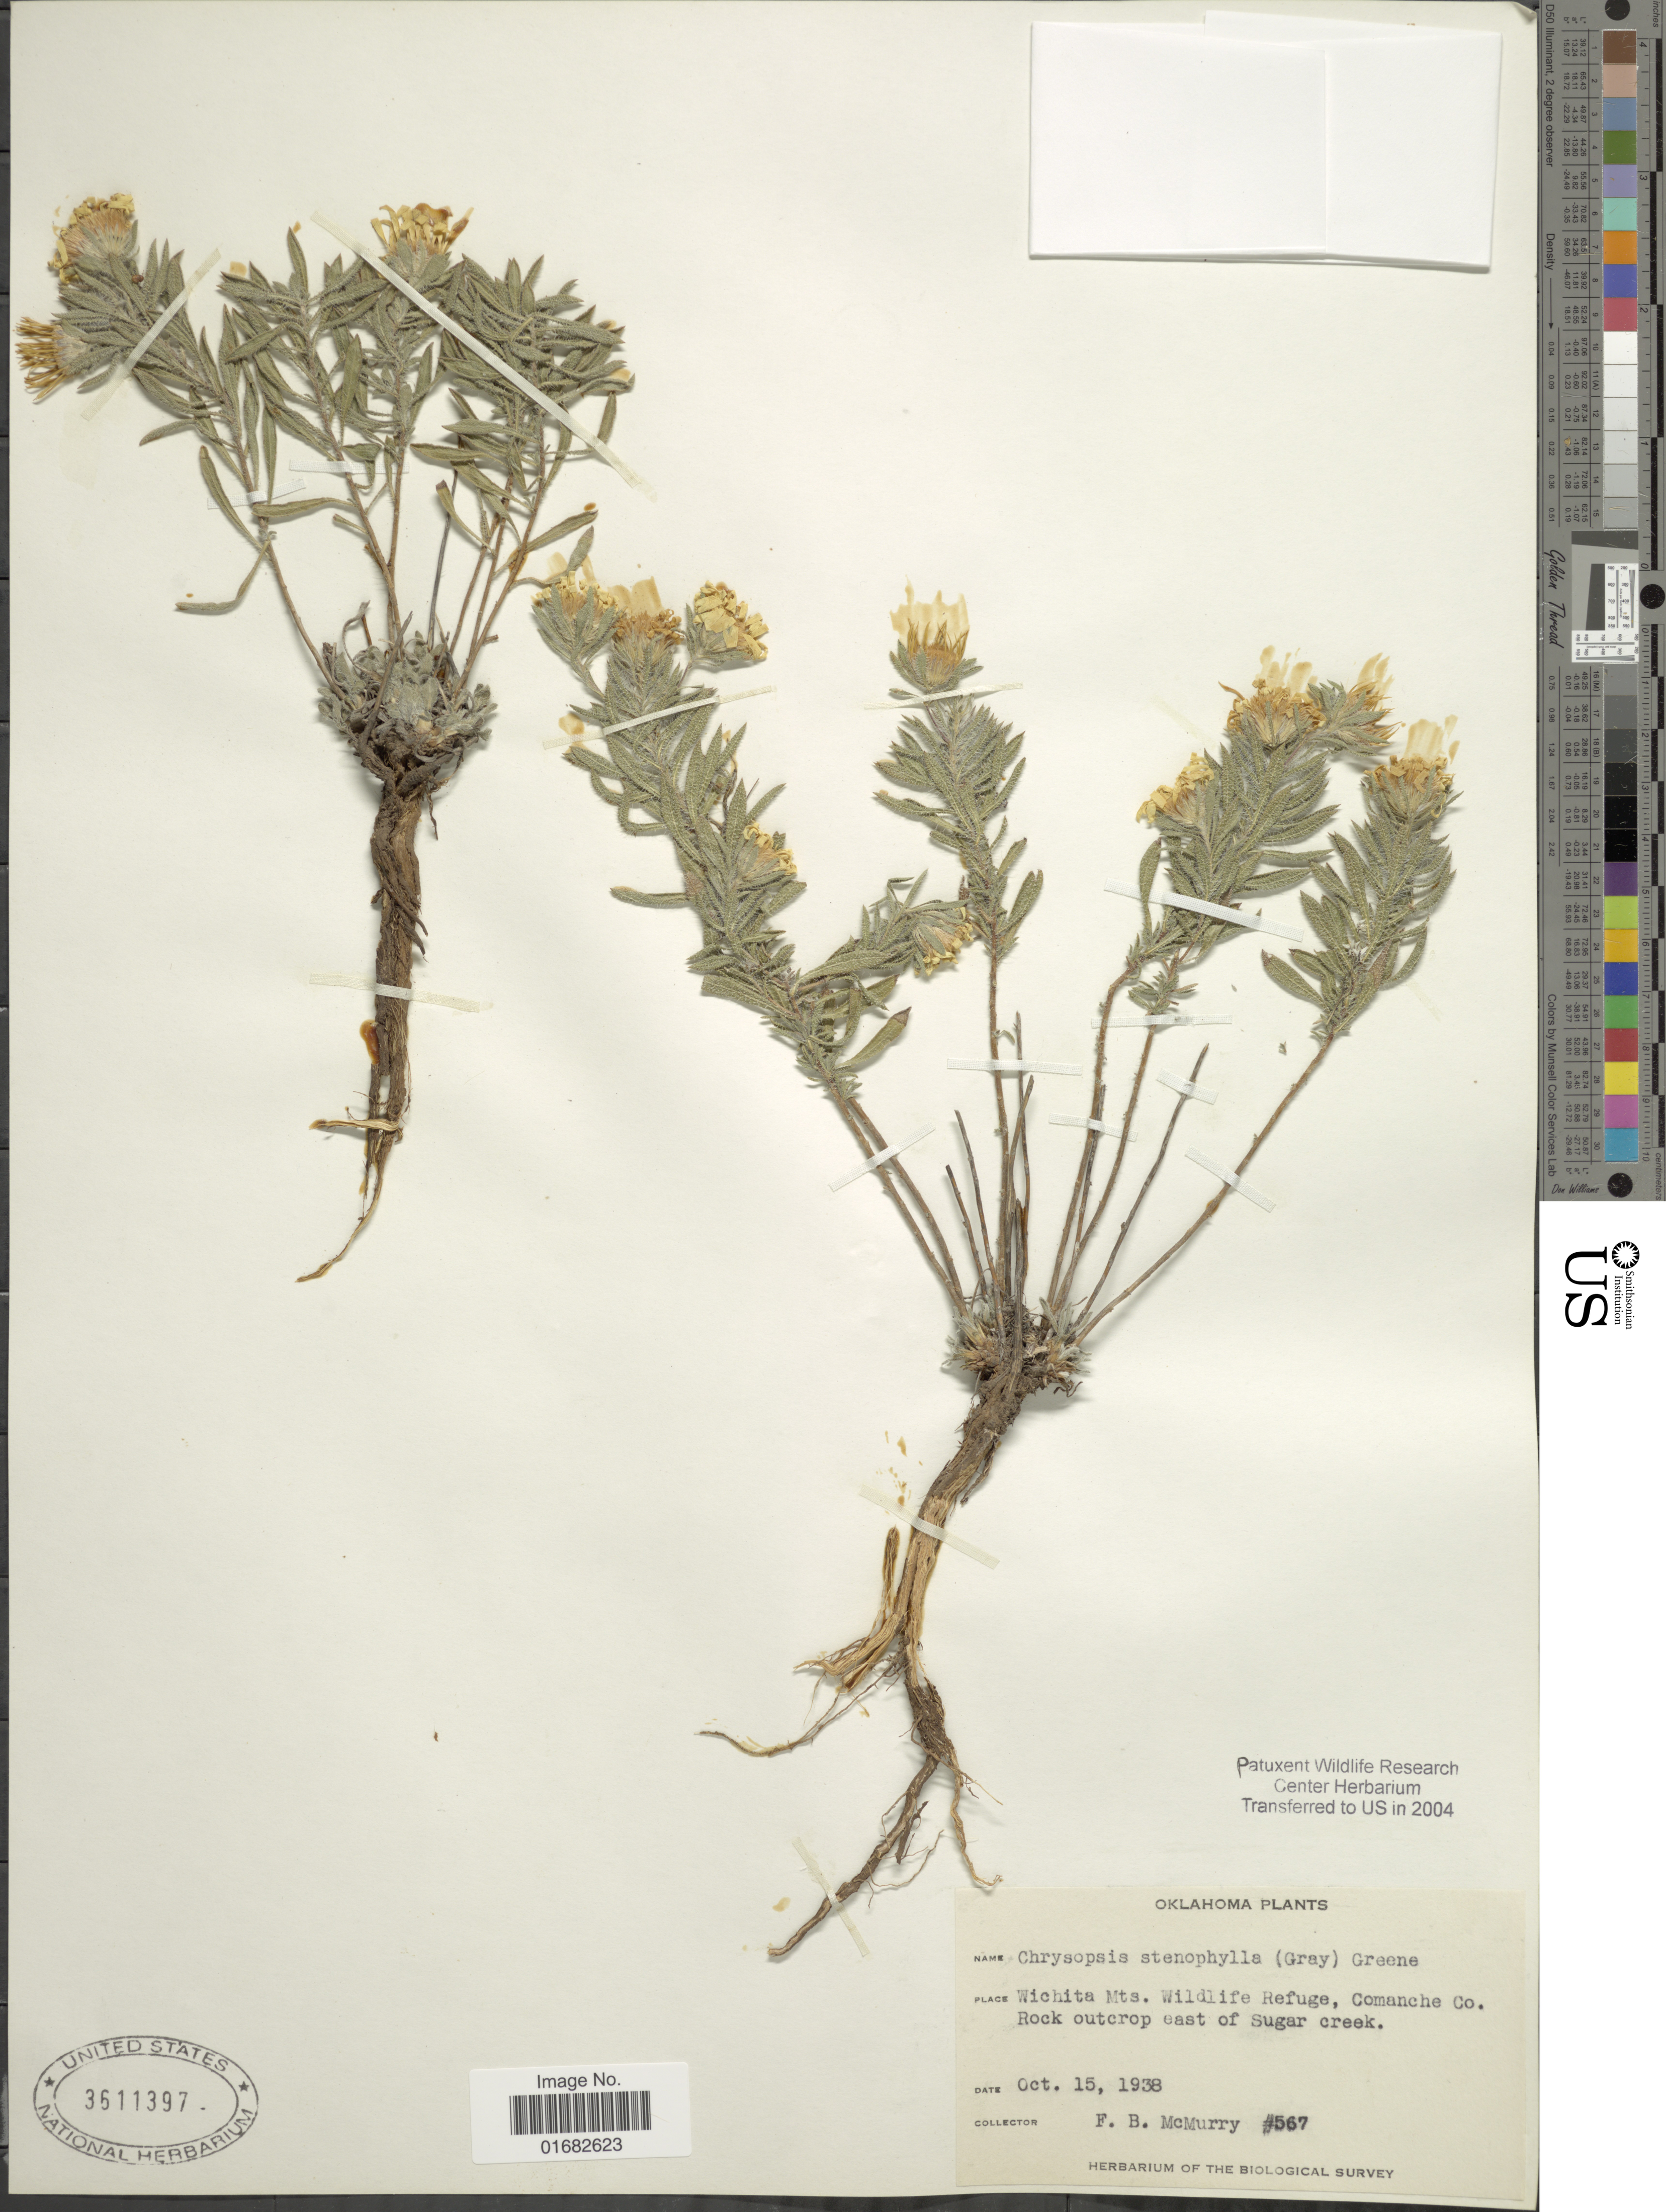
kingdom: Plantae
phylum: Tracheophyta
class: Magnoliopsida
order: Asterales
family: Asteraceae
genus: Heterotheca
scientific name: Heterotheca stenophylla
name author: (A. Gray) Shinners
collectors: F. B. McMurry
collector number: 567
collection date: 1938-10-15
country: United States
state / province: Oklahoma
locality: Wichita Mts. Wildlife Refuge, Comanche Co. Rock outcrop east of Sugar Creek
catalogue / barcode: US 3611397